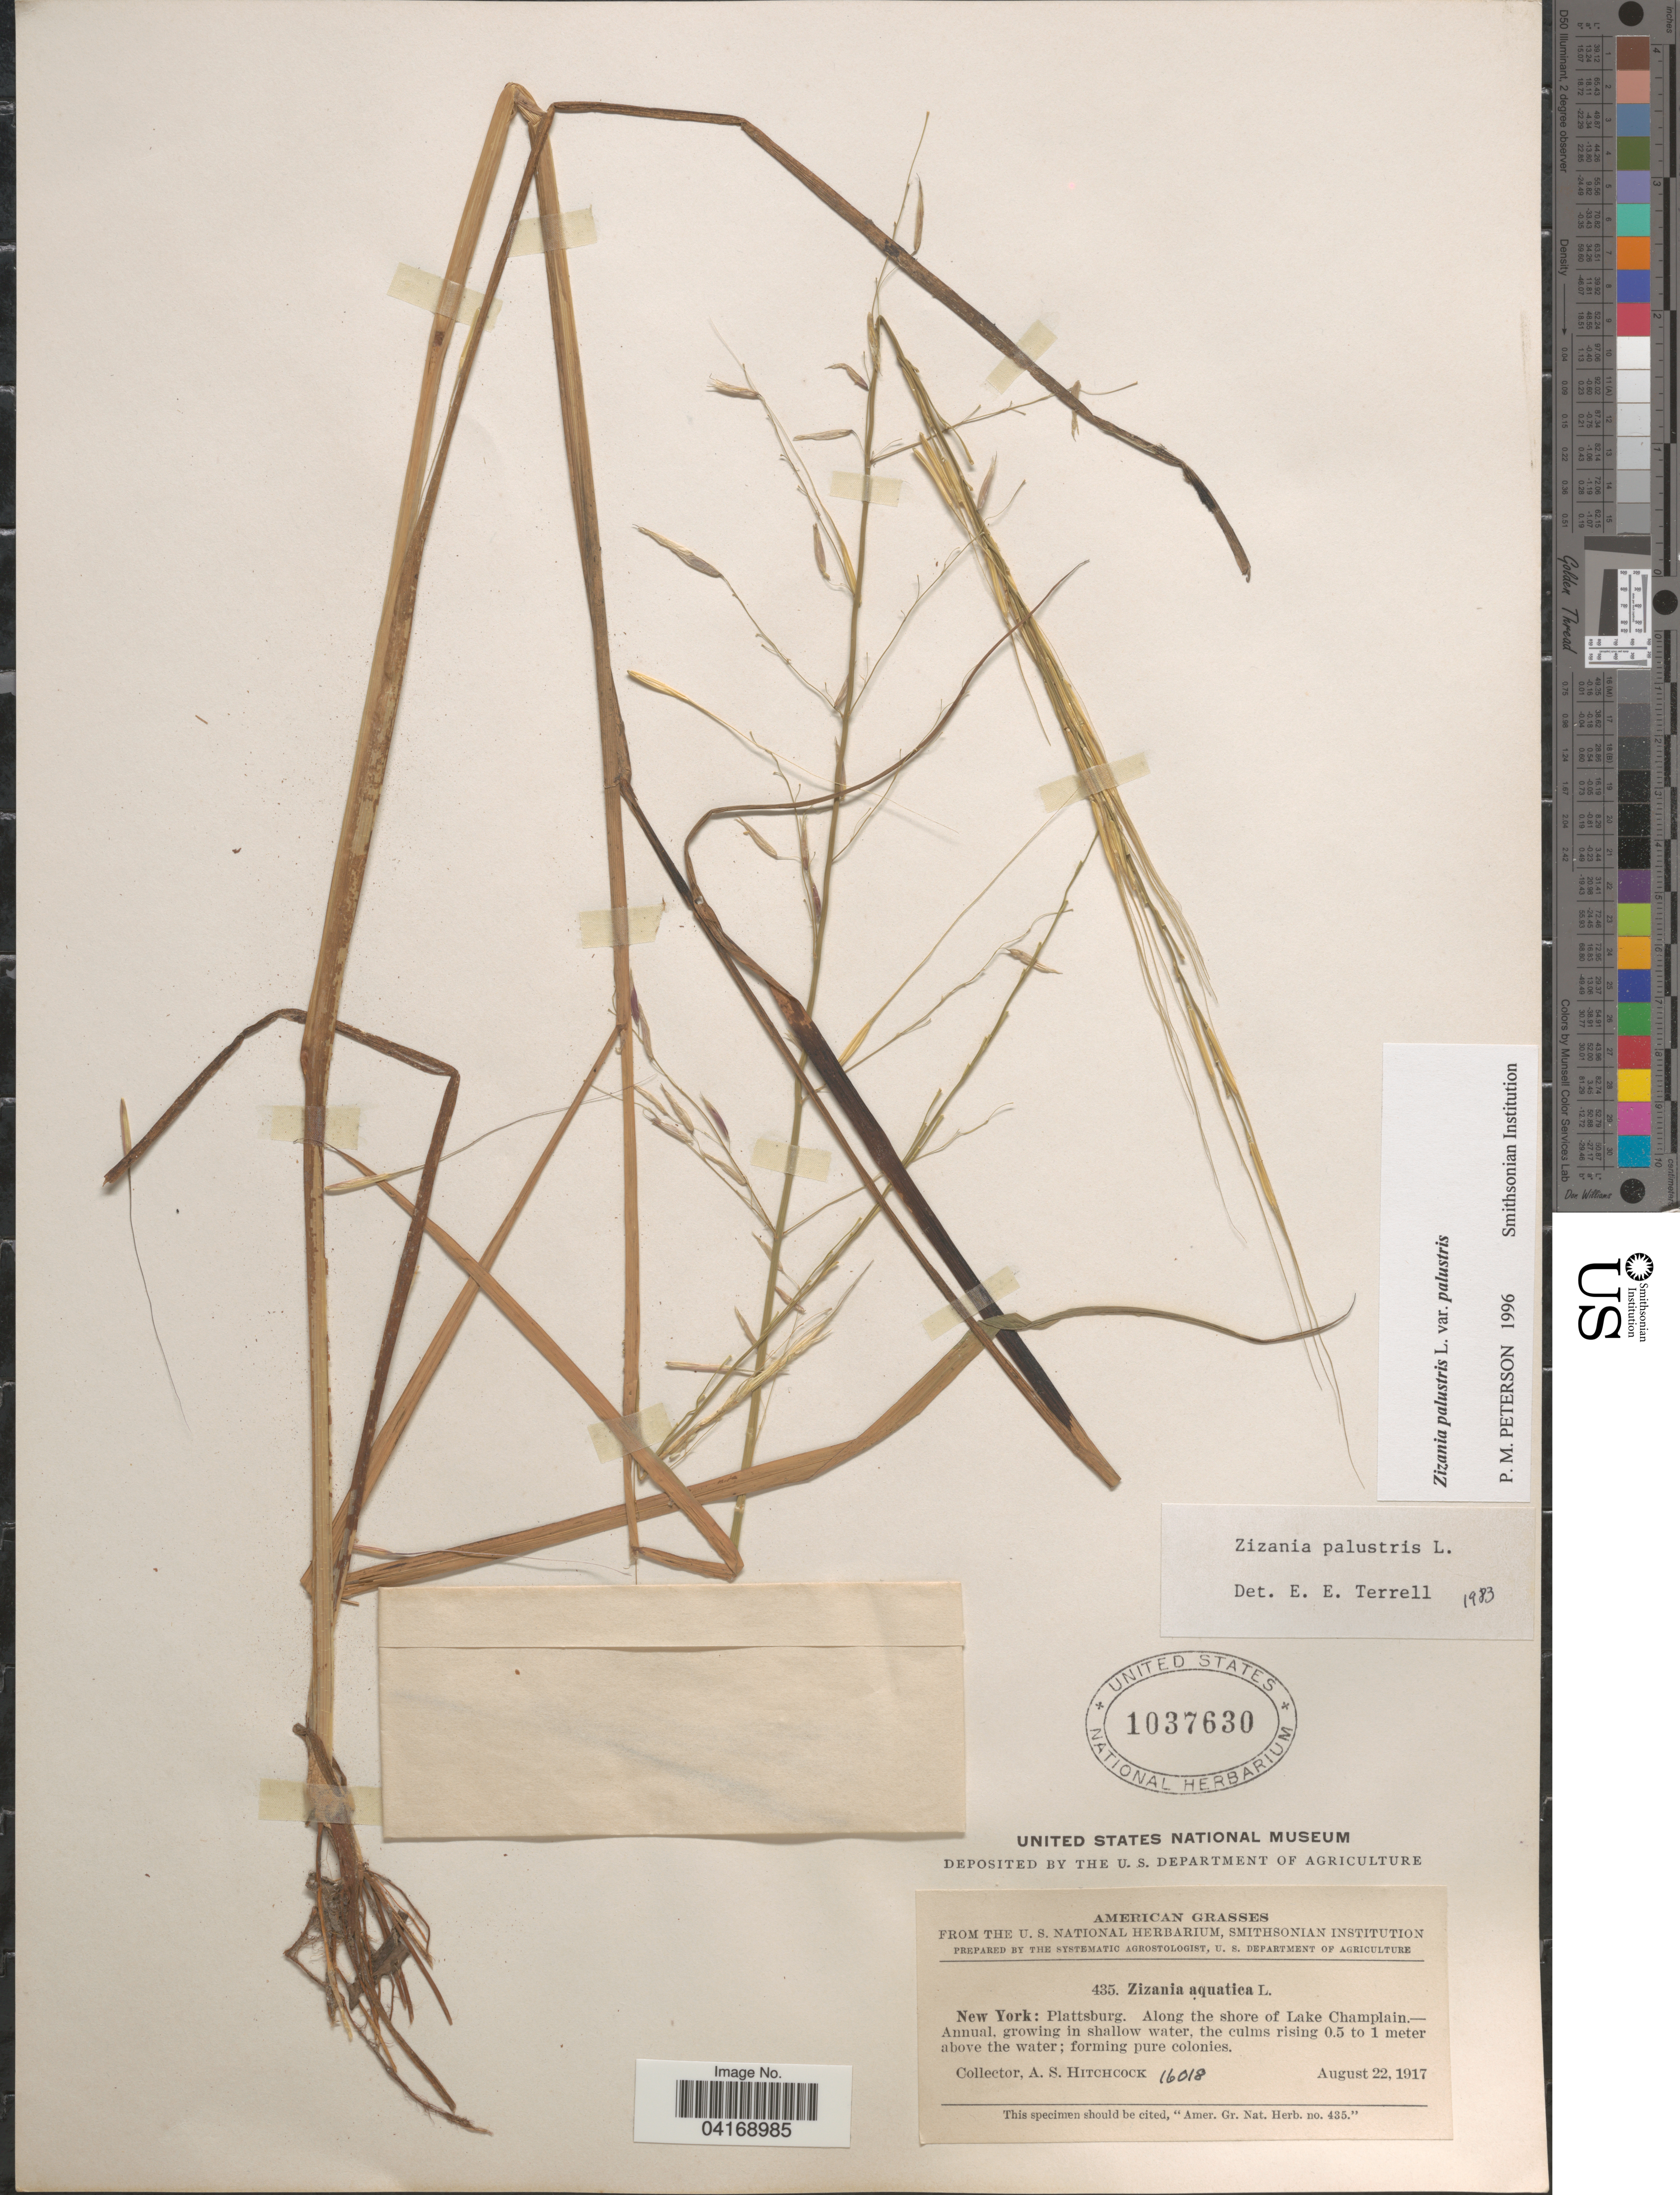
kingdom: Plantae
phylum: Tracheophyta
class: Liliopsida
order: Poales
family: Poaceae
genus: Zizania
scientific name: Zizania palustris var. palustris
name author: L.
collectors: A. S. Hitchcock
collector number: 16018/435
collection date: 1917-08-22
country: United States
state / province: New York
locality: Plattsburg. Along the shore of Lake Champlain.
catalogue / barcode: US 1037630